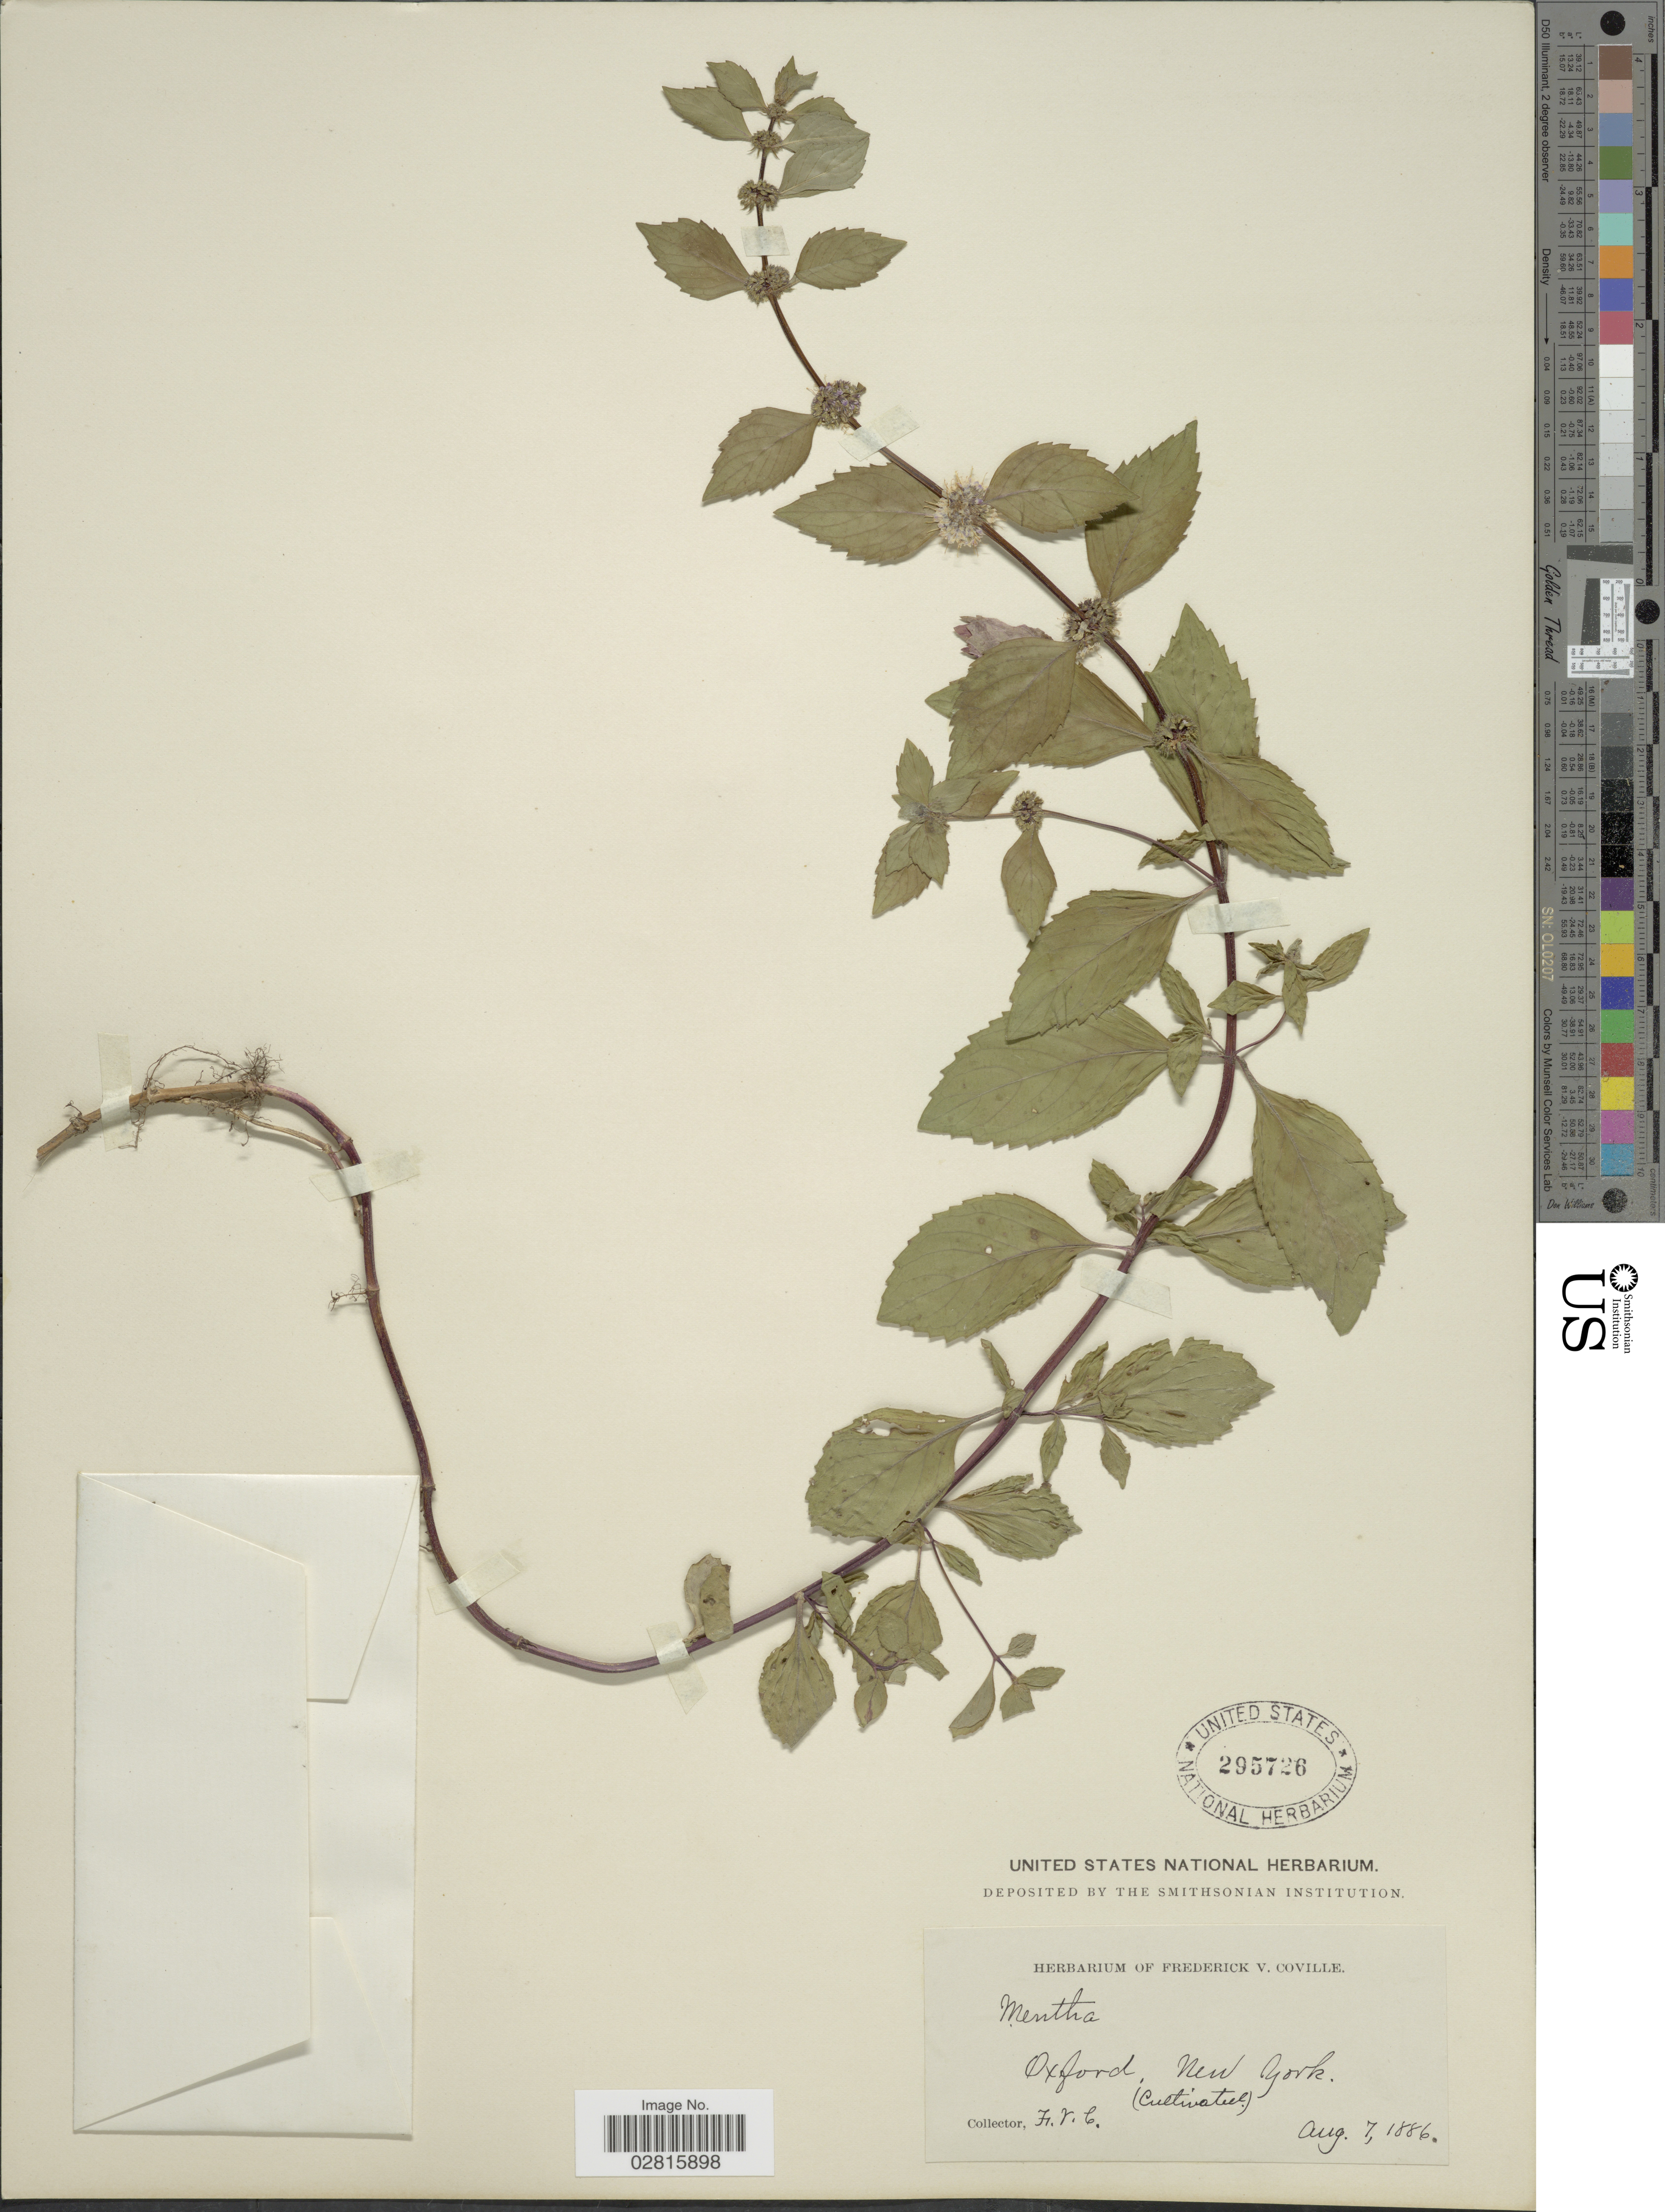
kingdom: Plantae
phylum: Tracheophyta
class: Magnoliopsida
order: Lamiales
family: Lamiaceae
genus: Mentha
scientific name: Mentha sp.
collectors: F. V. Coville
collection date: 1886-08-07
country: United States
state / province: New York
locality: Oxford.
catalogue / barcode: US 295726